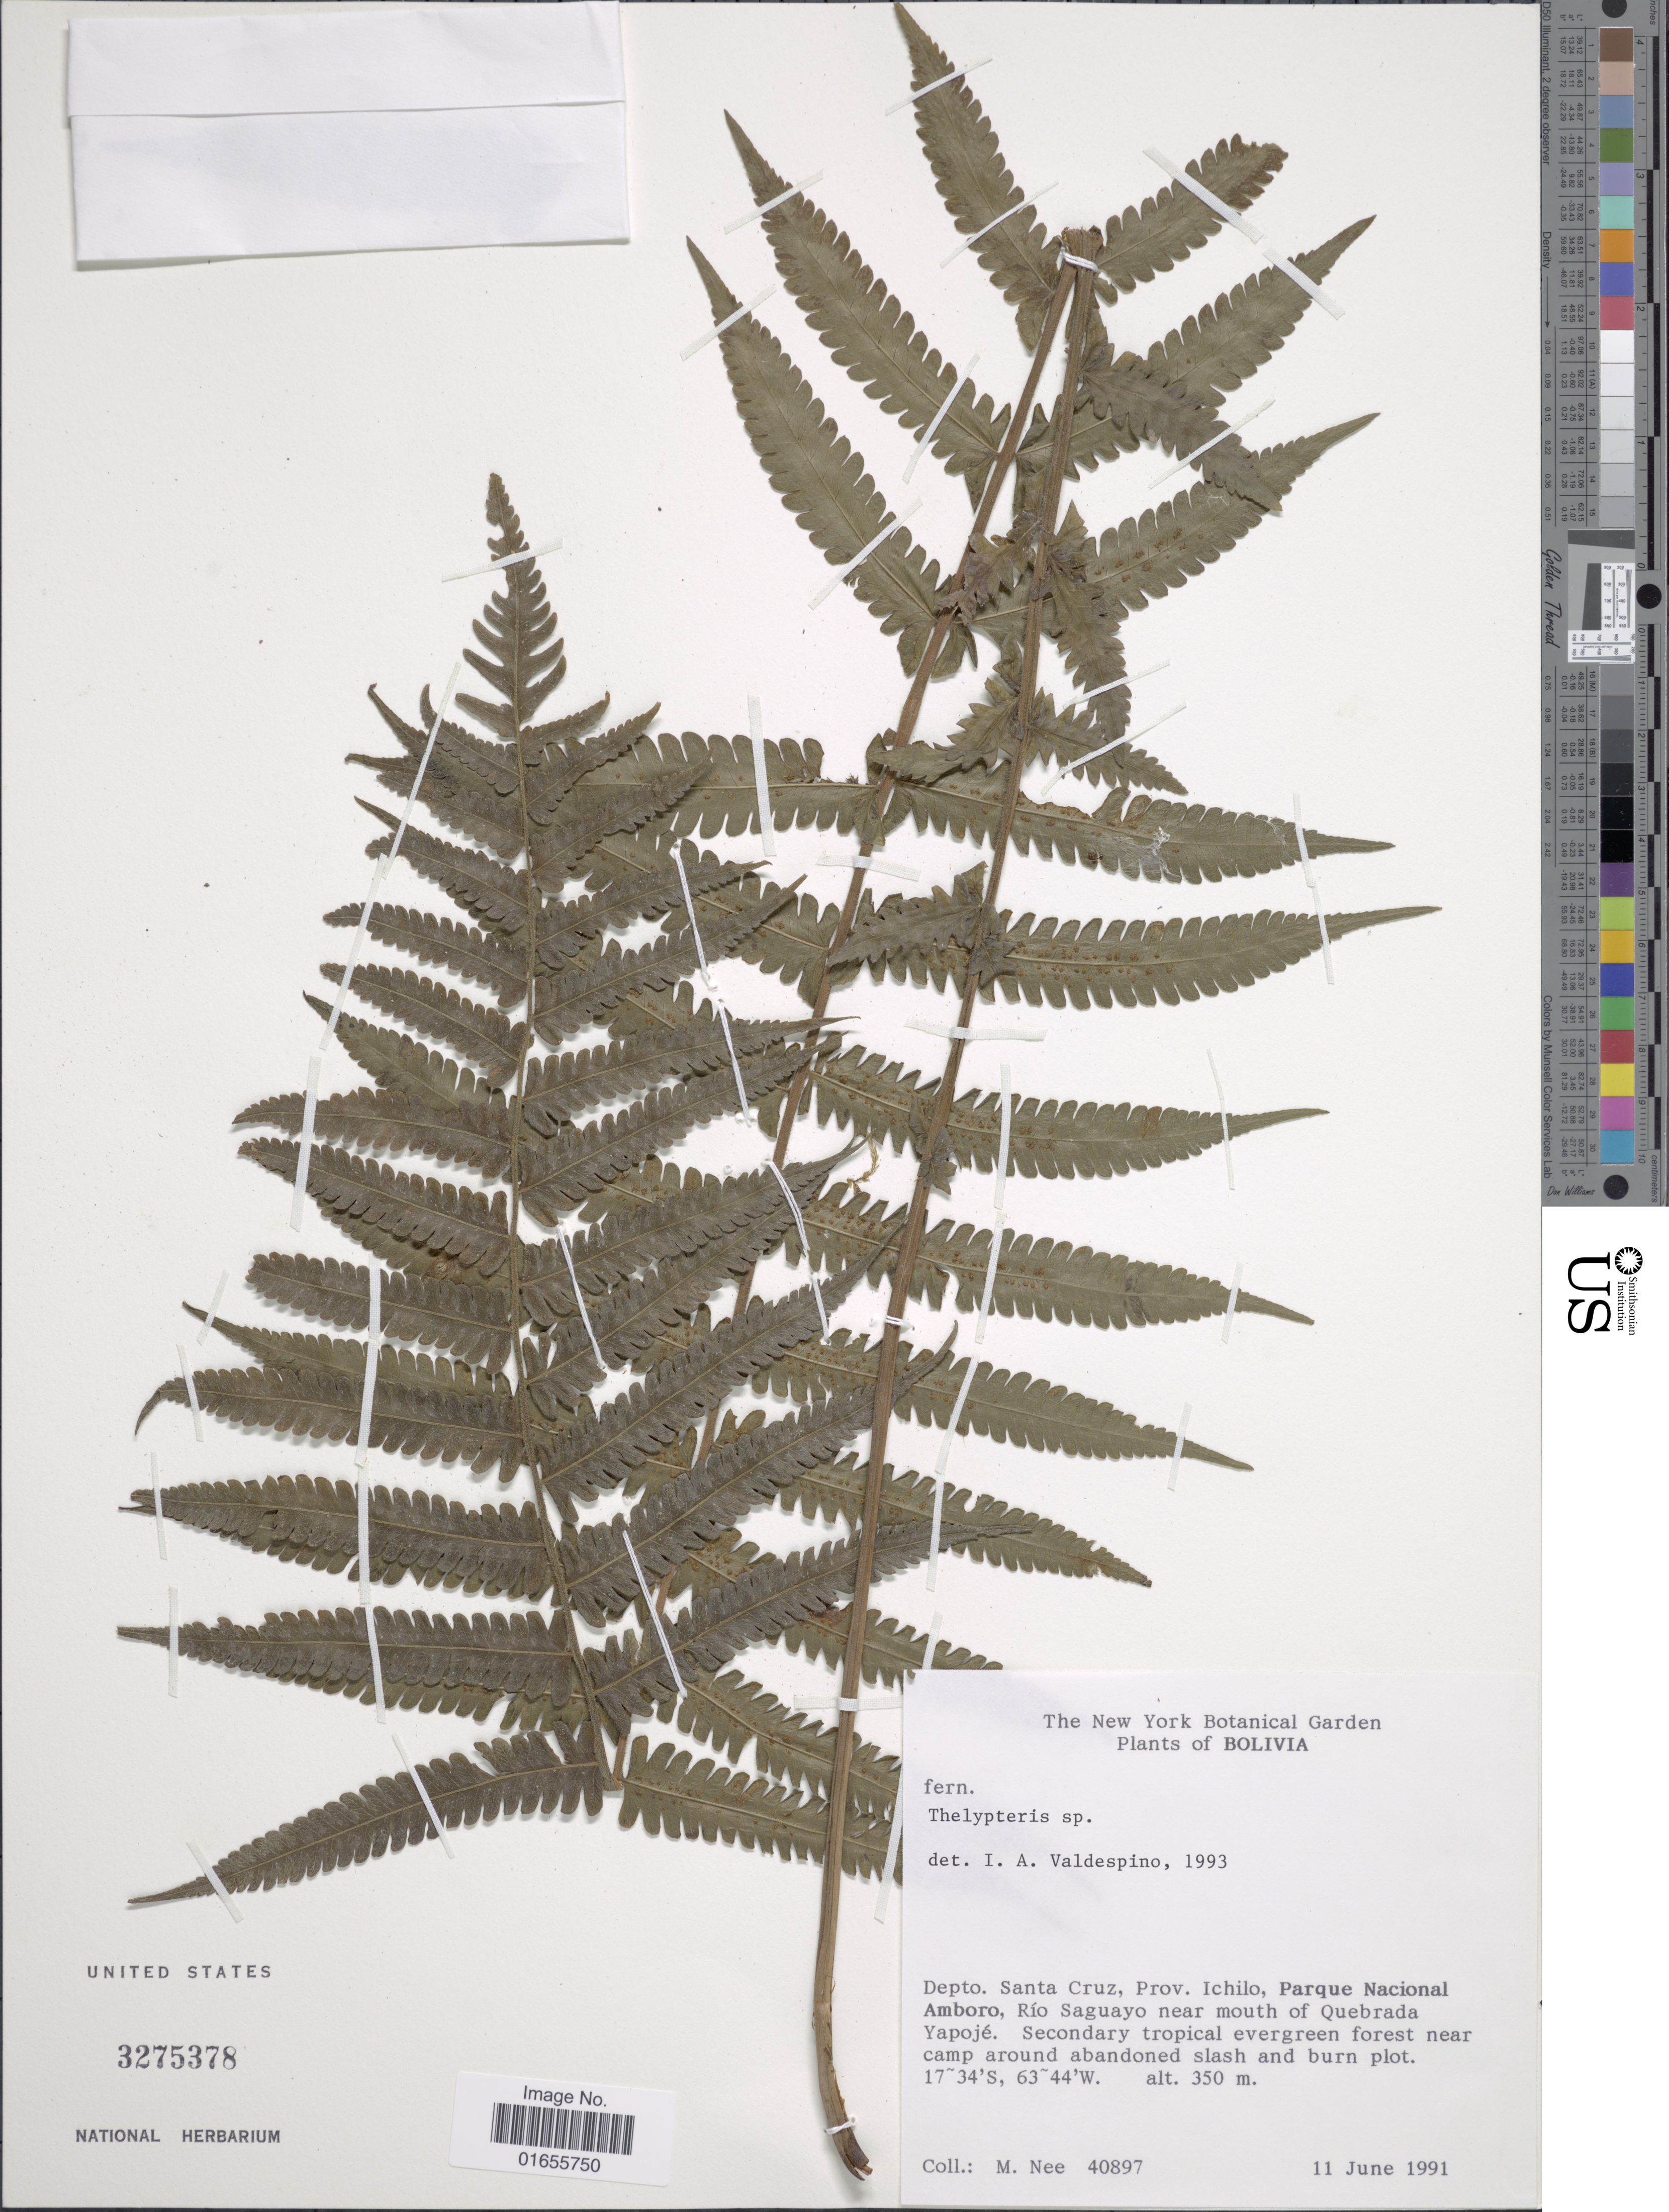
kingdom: Plantae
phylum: Tracheophyta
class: Polypodiopsida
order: Polypodiales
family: Thelypteridaceae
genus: Goniopteris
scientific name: Goniopteris sp.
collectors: M. Nee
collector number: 40897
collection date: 1991-06-11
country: Bolivia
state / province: Santa Cruz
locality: Prov. Ichilo, Parque Nacional Amboro. Rio Saguayo near mouth of Quebrada Yapoje. Secondary tropical evergreen forest near camp around abandoned slash and burn plot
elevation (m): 350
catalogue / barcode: US 3275378